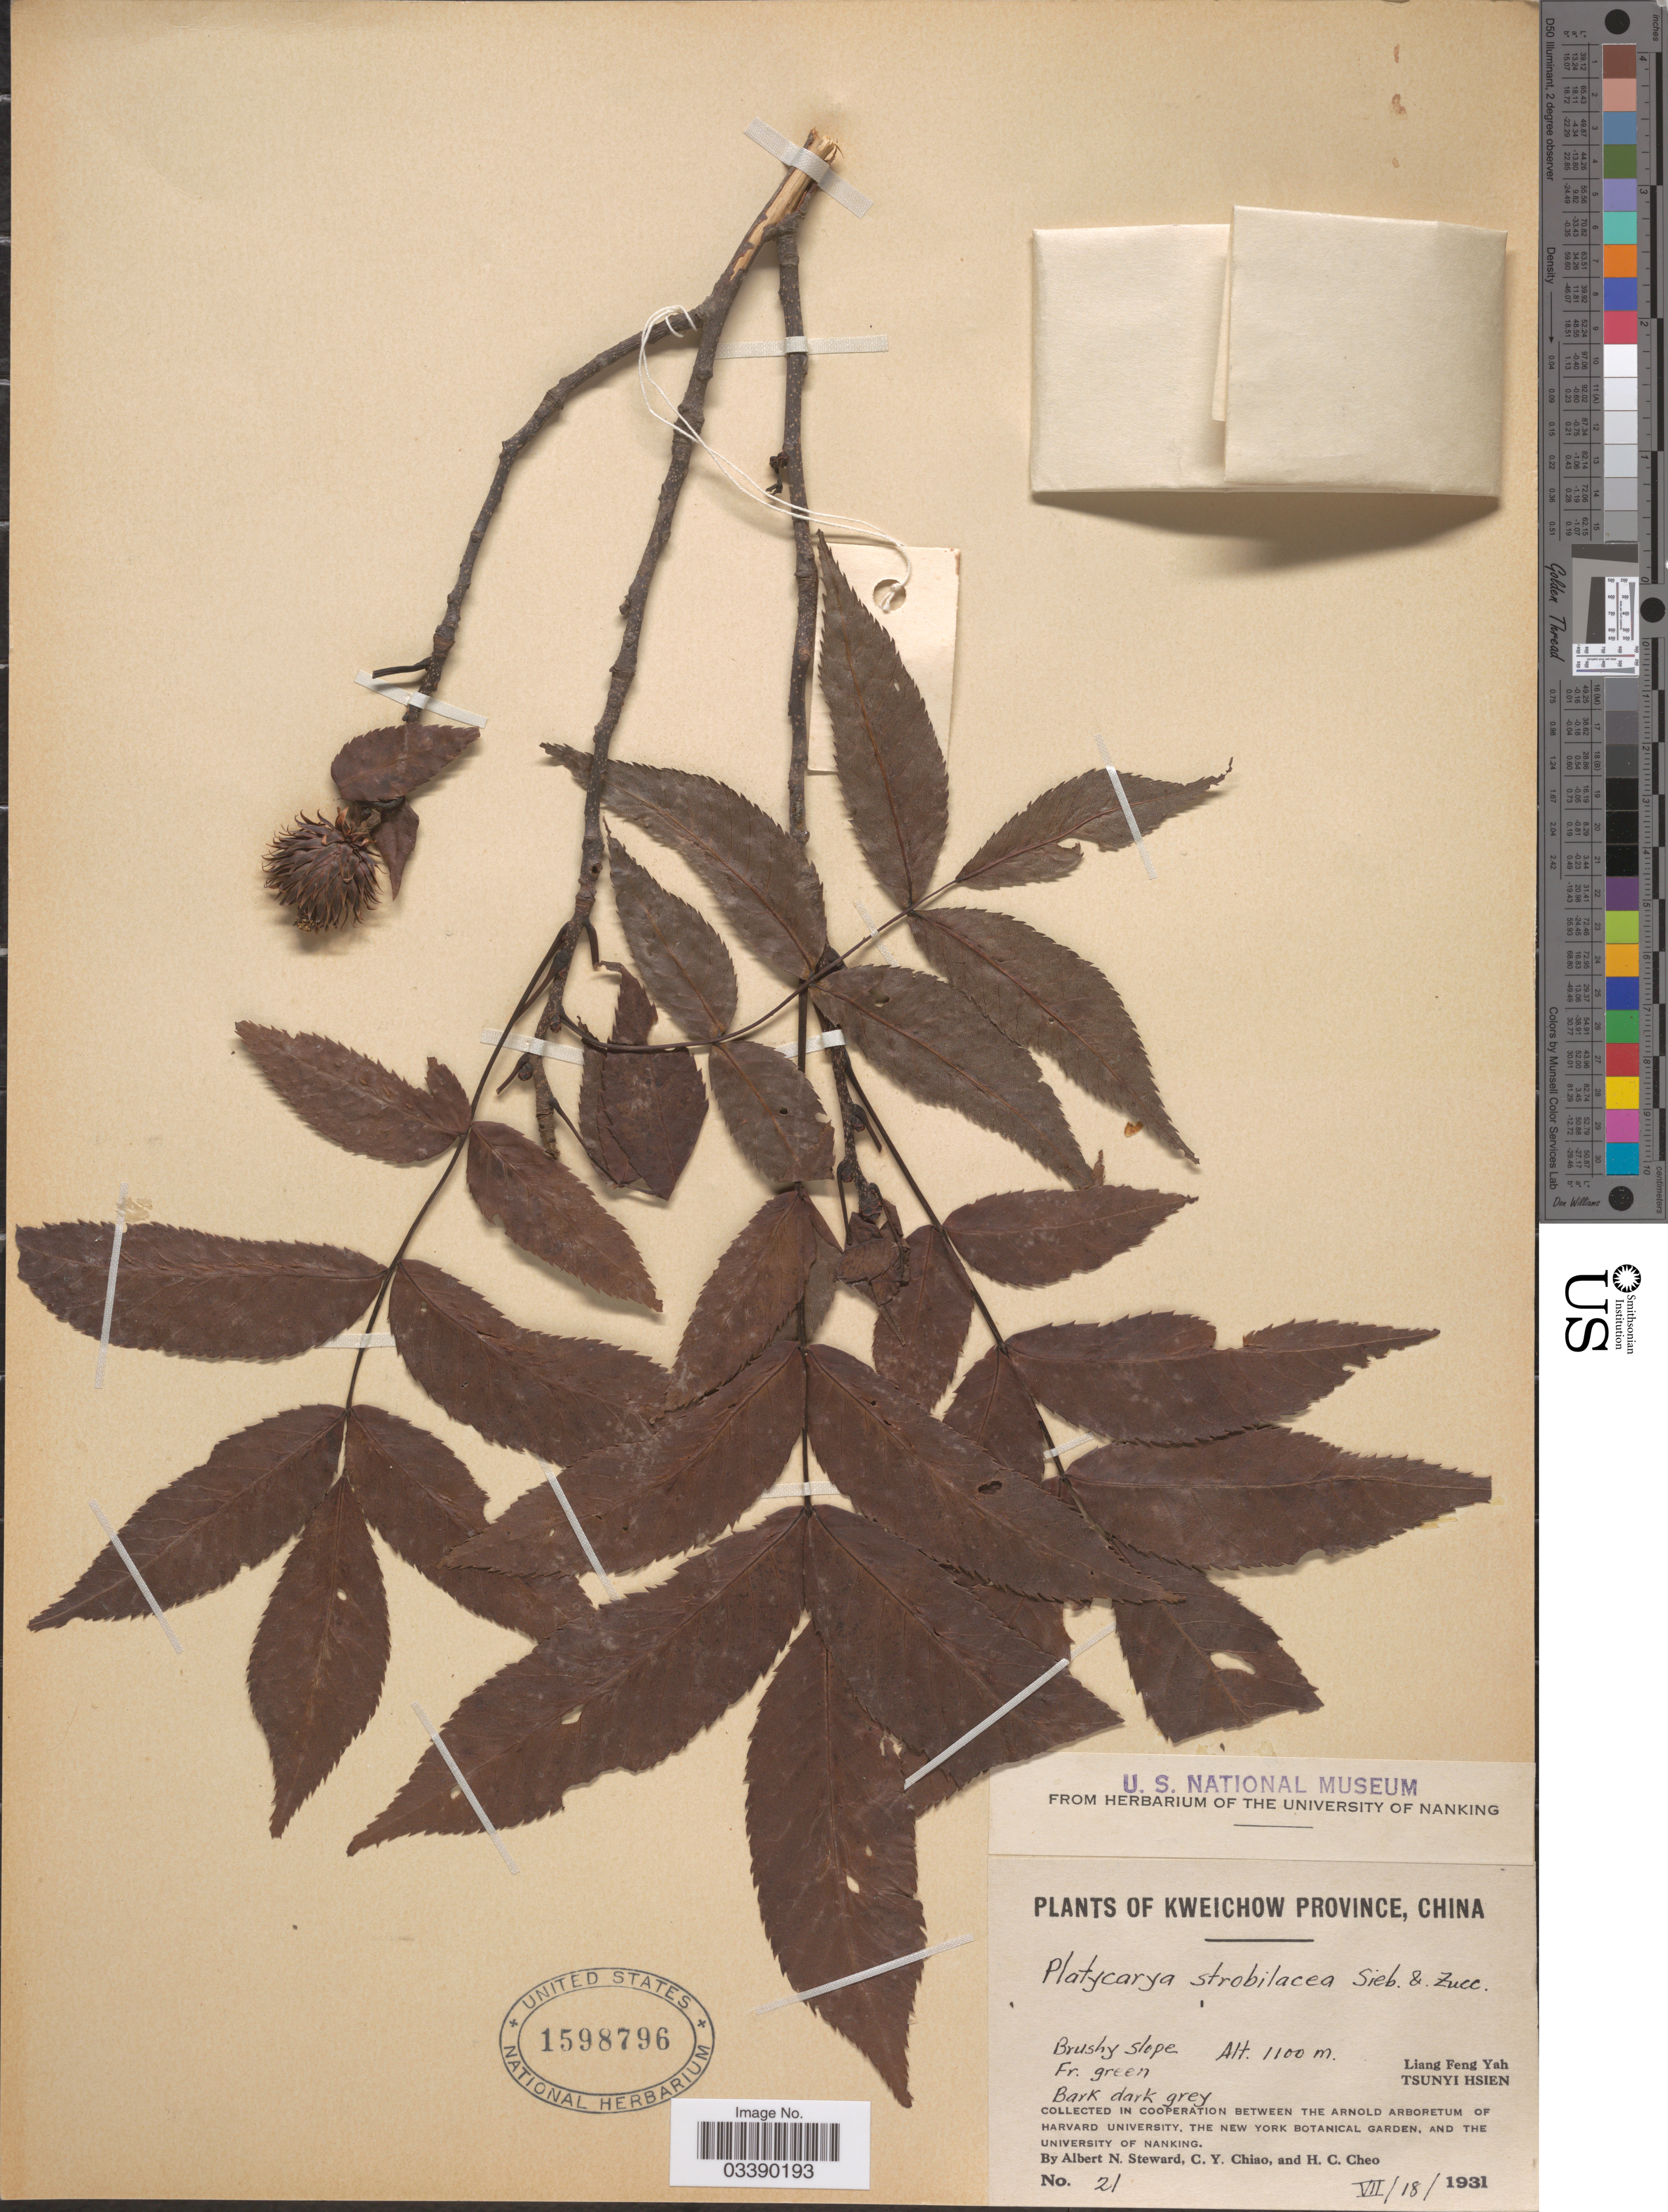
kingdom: Plantae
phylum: Tracheophyta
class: Magnoliopsida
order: Fagales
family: Juglandaceae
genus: Platycarya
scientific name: Platycarya strobilacea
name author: Siebold & Zucc.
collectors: A. N. Steward, C. Y. Chiao & H. Cheo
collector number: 21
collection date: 1931-07-18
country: China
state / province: Guizhou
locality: Kweichow Province. Liang Feng Yah Tsunyi Hsien.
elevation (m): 1100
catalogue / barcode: US 1598796